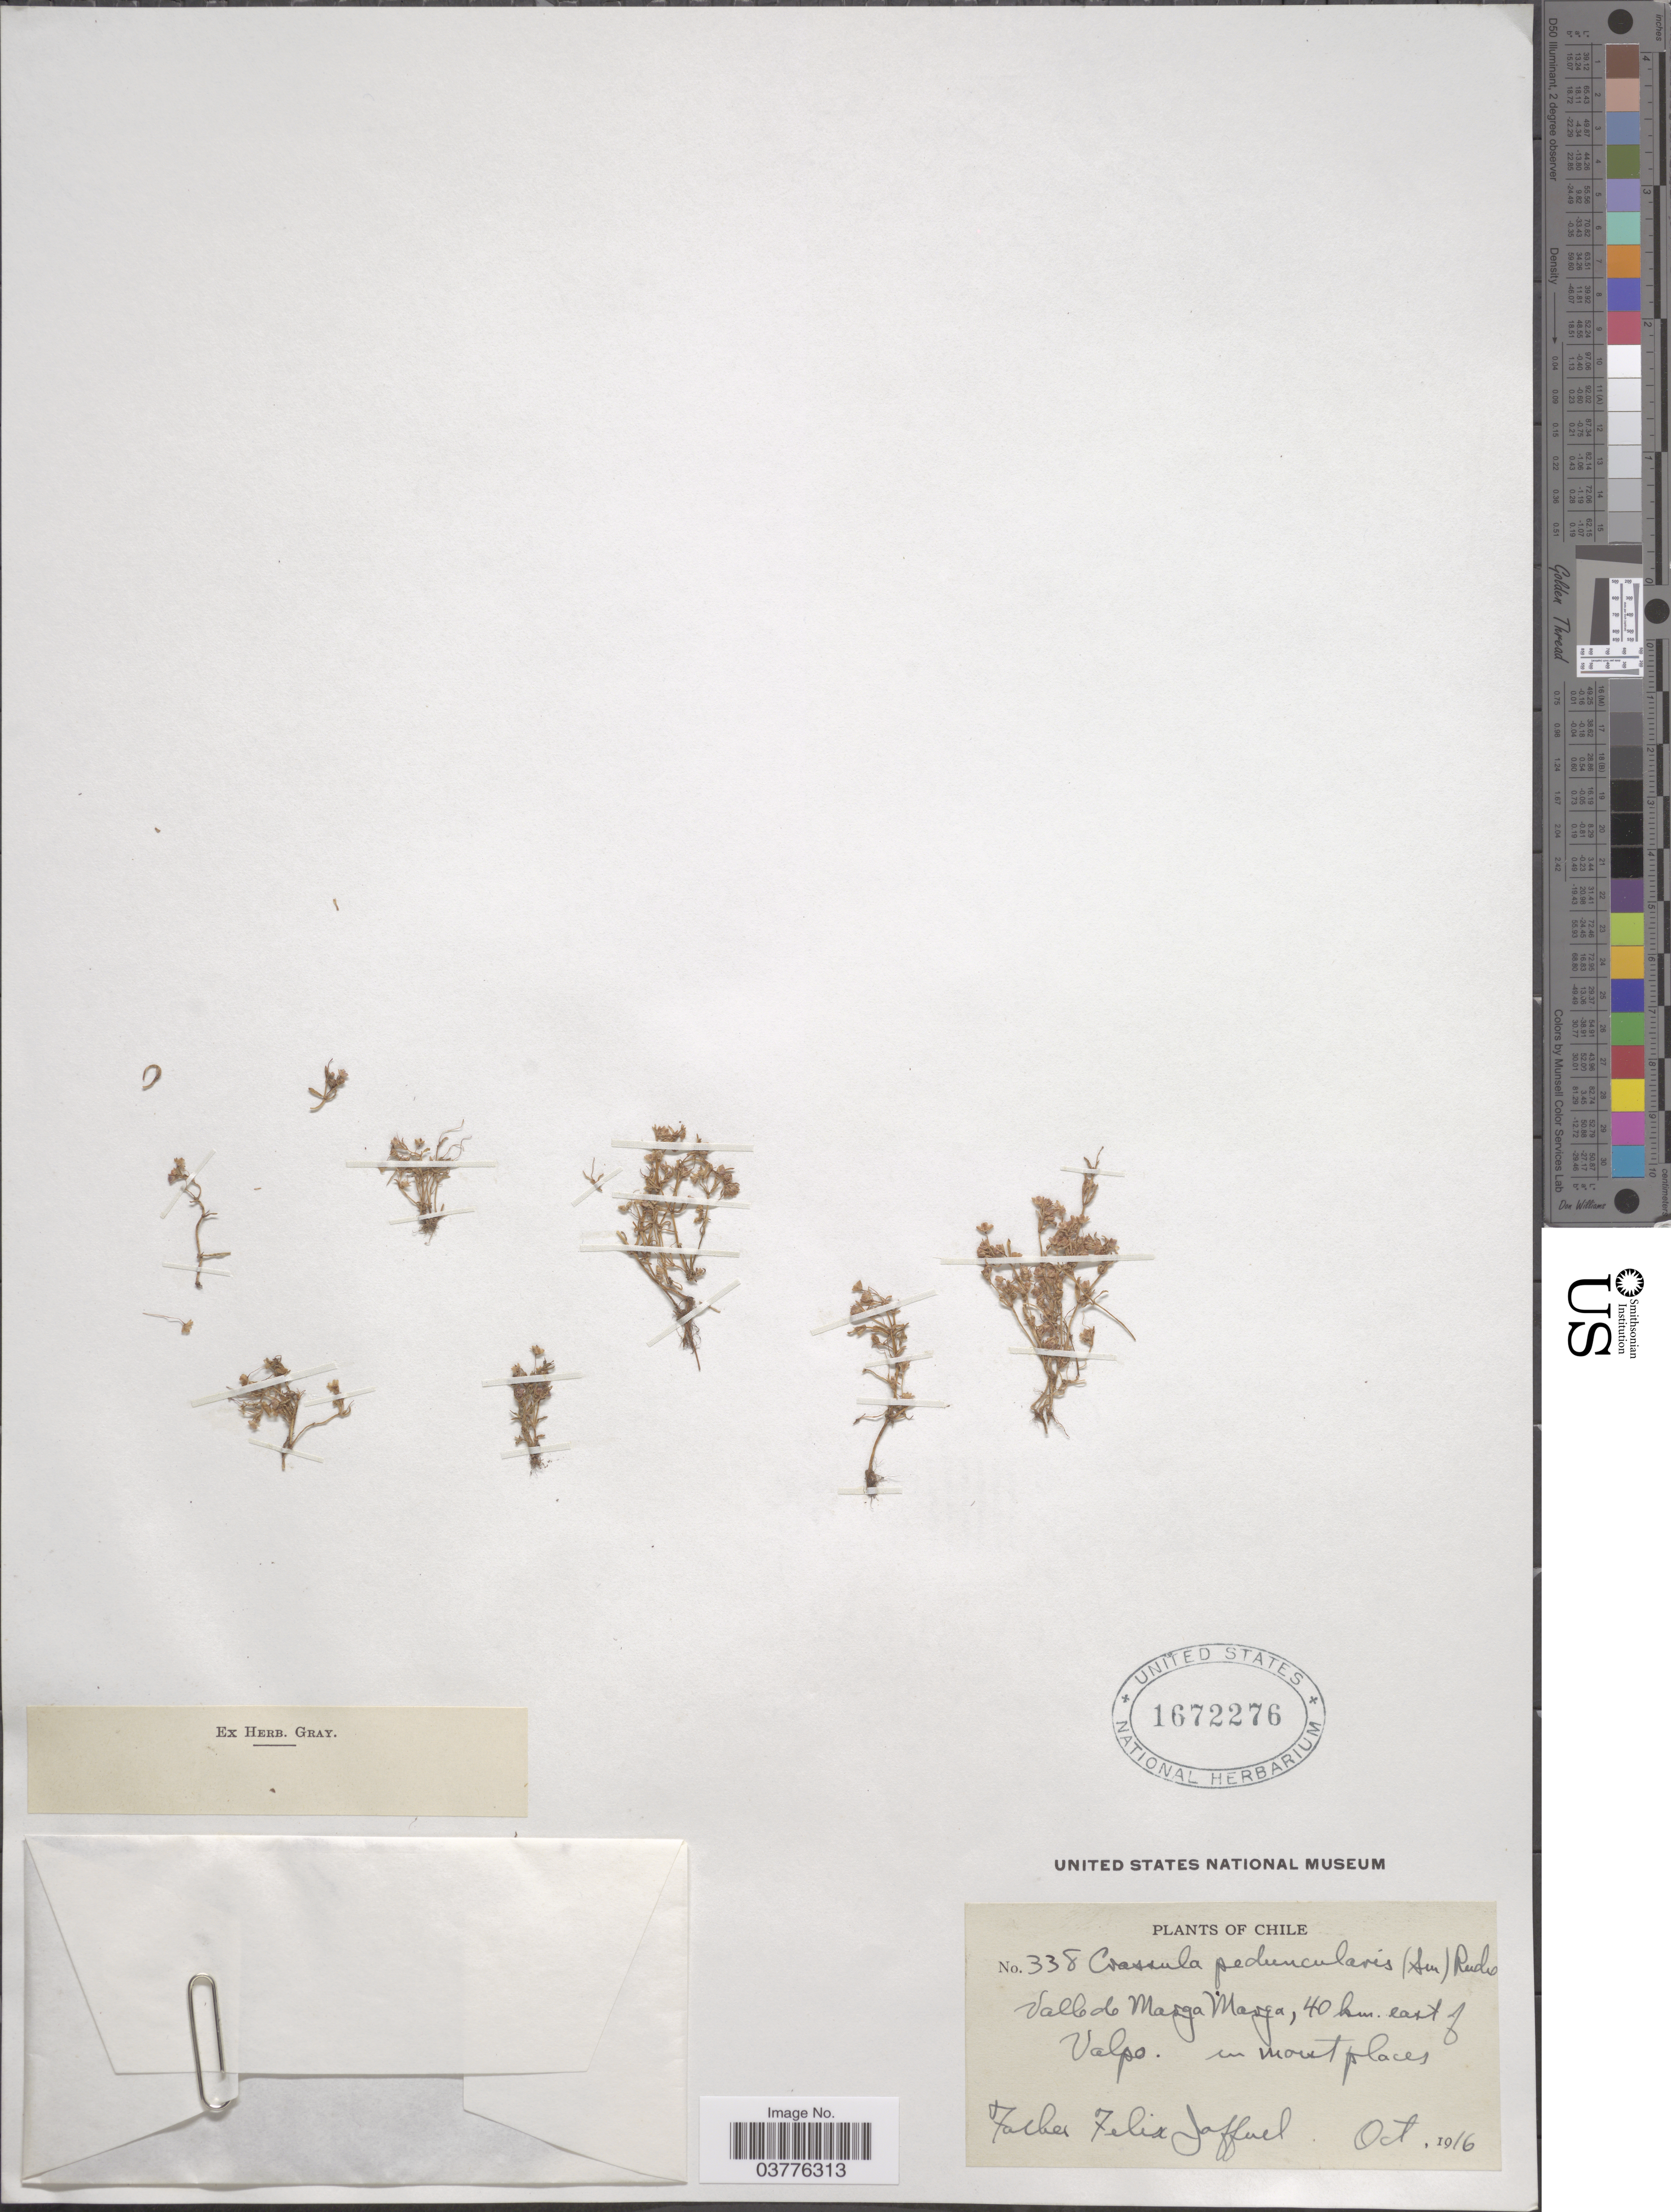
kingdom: Plantae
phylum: Tracheophyta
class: Magnoliopsida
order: Saxifragales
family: Crassulaceae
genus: Crassula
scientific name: Crassula peduncularis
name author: (Sm.) Cambess.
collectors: F. Jaffuel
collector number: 338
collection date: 1916-10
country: Chile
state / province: Valparaíso (V)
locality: Valle de Marga Marga, 40 km. east of Valpo.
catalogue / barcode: US 1672276